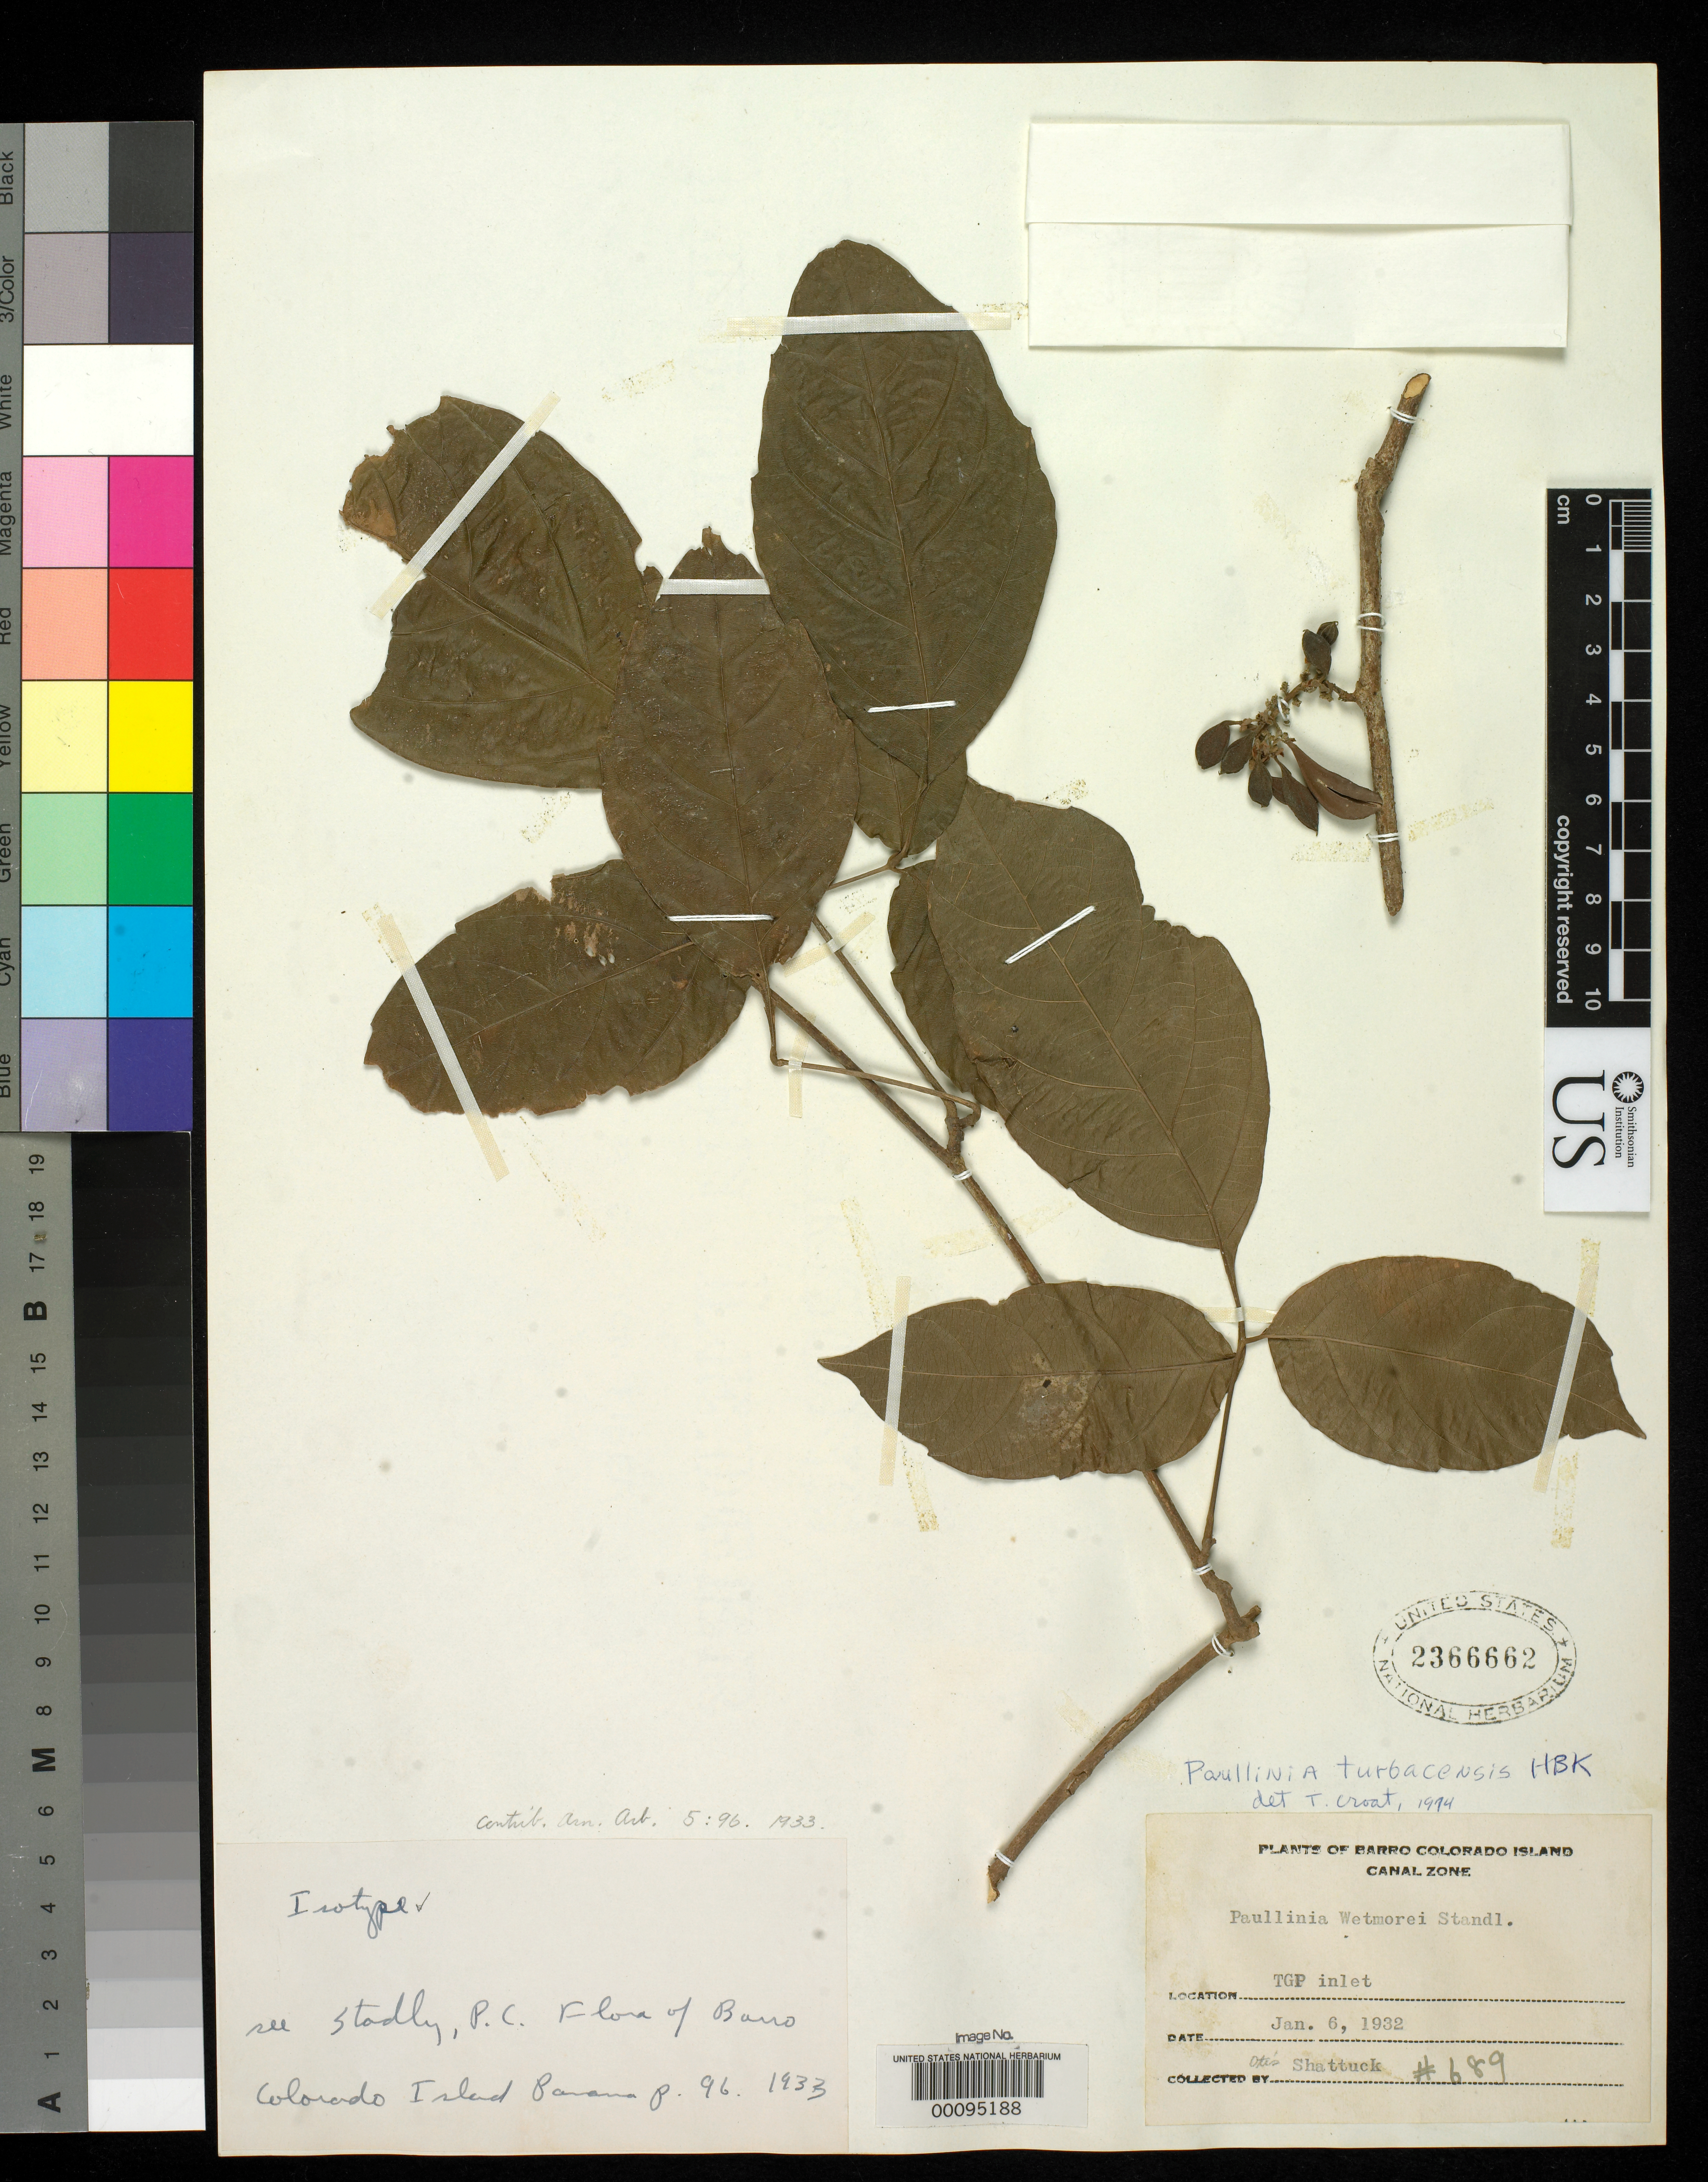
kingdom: Plantae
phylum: Tracheophyta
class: Magnoliopsida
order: Sapindales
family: Sapindaceae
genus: Paullinia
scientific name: Paullinia wetmorei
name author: Standl.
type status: Isotype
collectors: O. Shattuck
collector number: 689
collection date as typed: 06 Jan 1932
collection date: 1932-01-06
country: Panama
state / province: Panamá Oeste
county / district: Canal Zone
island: Barro Colorado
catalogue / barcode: US 2366662